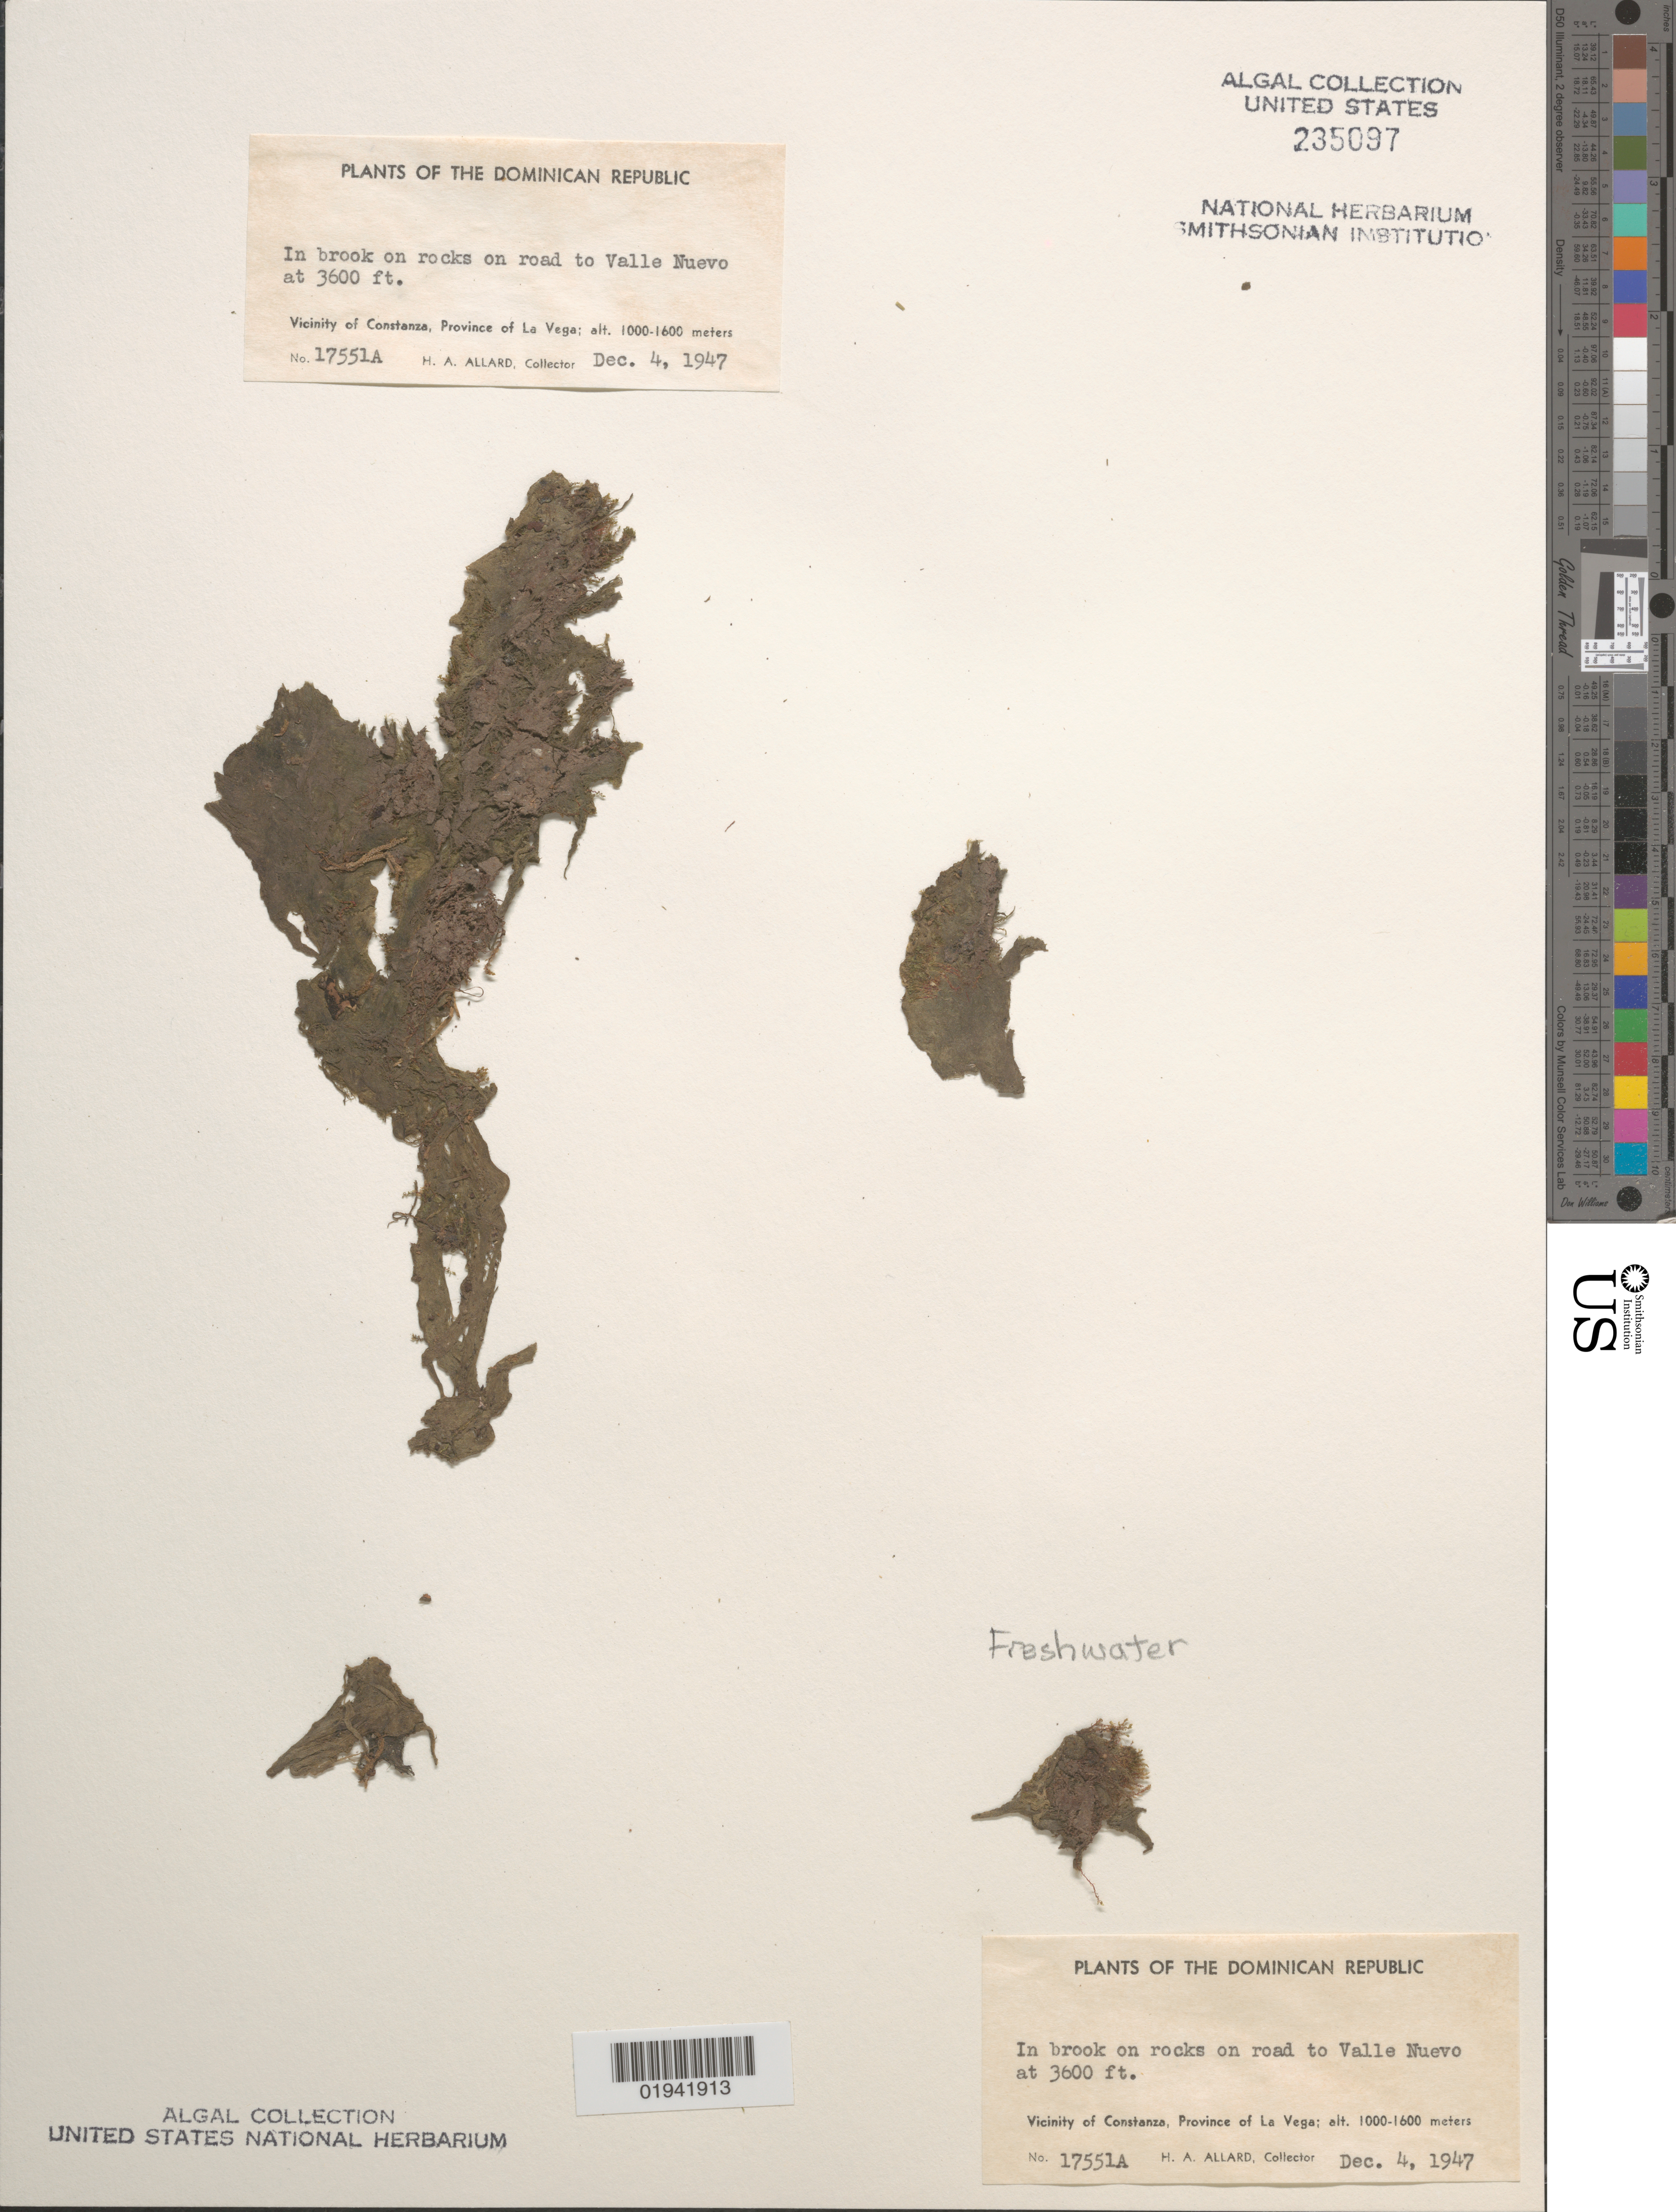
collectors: H. A. Allard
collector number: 17551A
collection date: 1947-12-04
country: Dominican Republic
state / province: La Vega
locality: In brook on rocks on road to Valle Nuevo. Vicinity of Constanza.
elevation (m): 1097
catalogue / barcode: US 235097